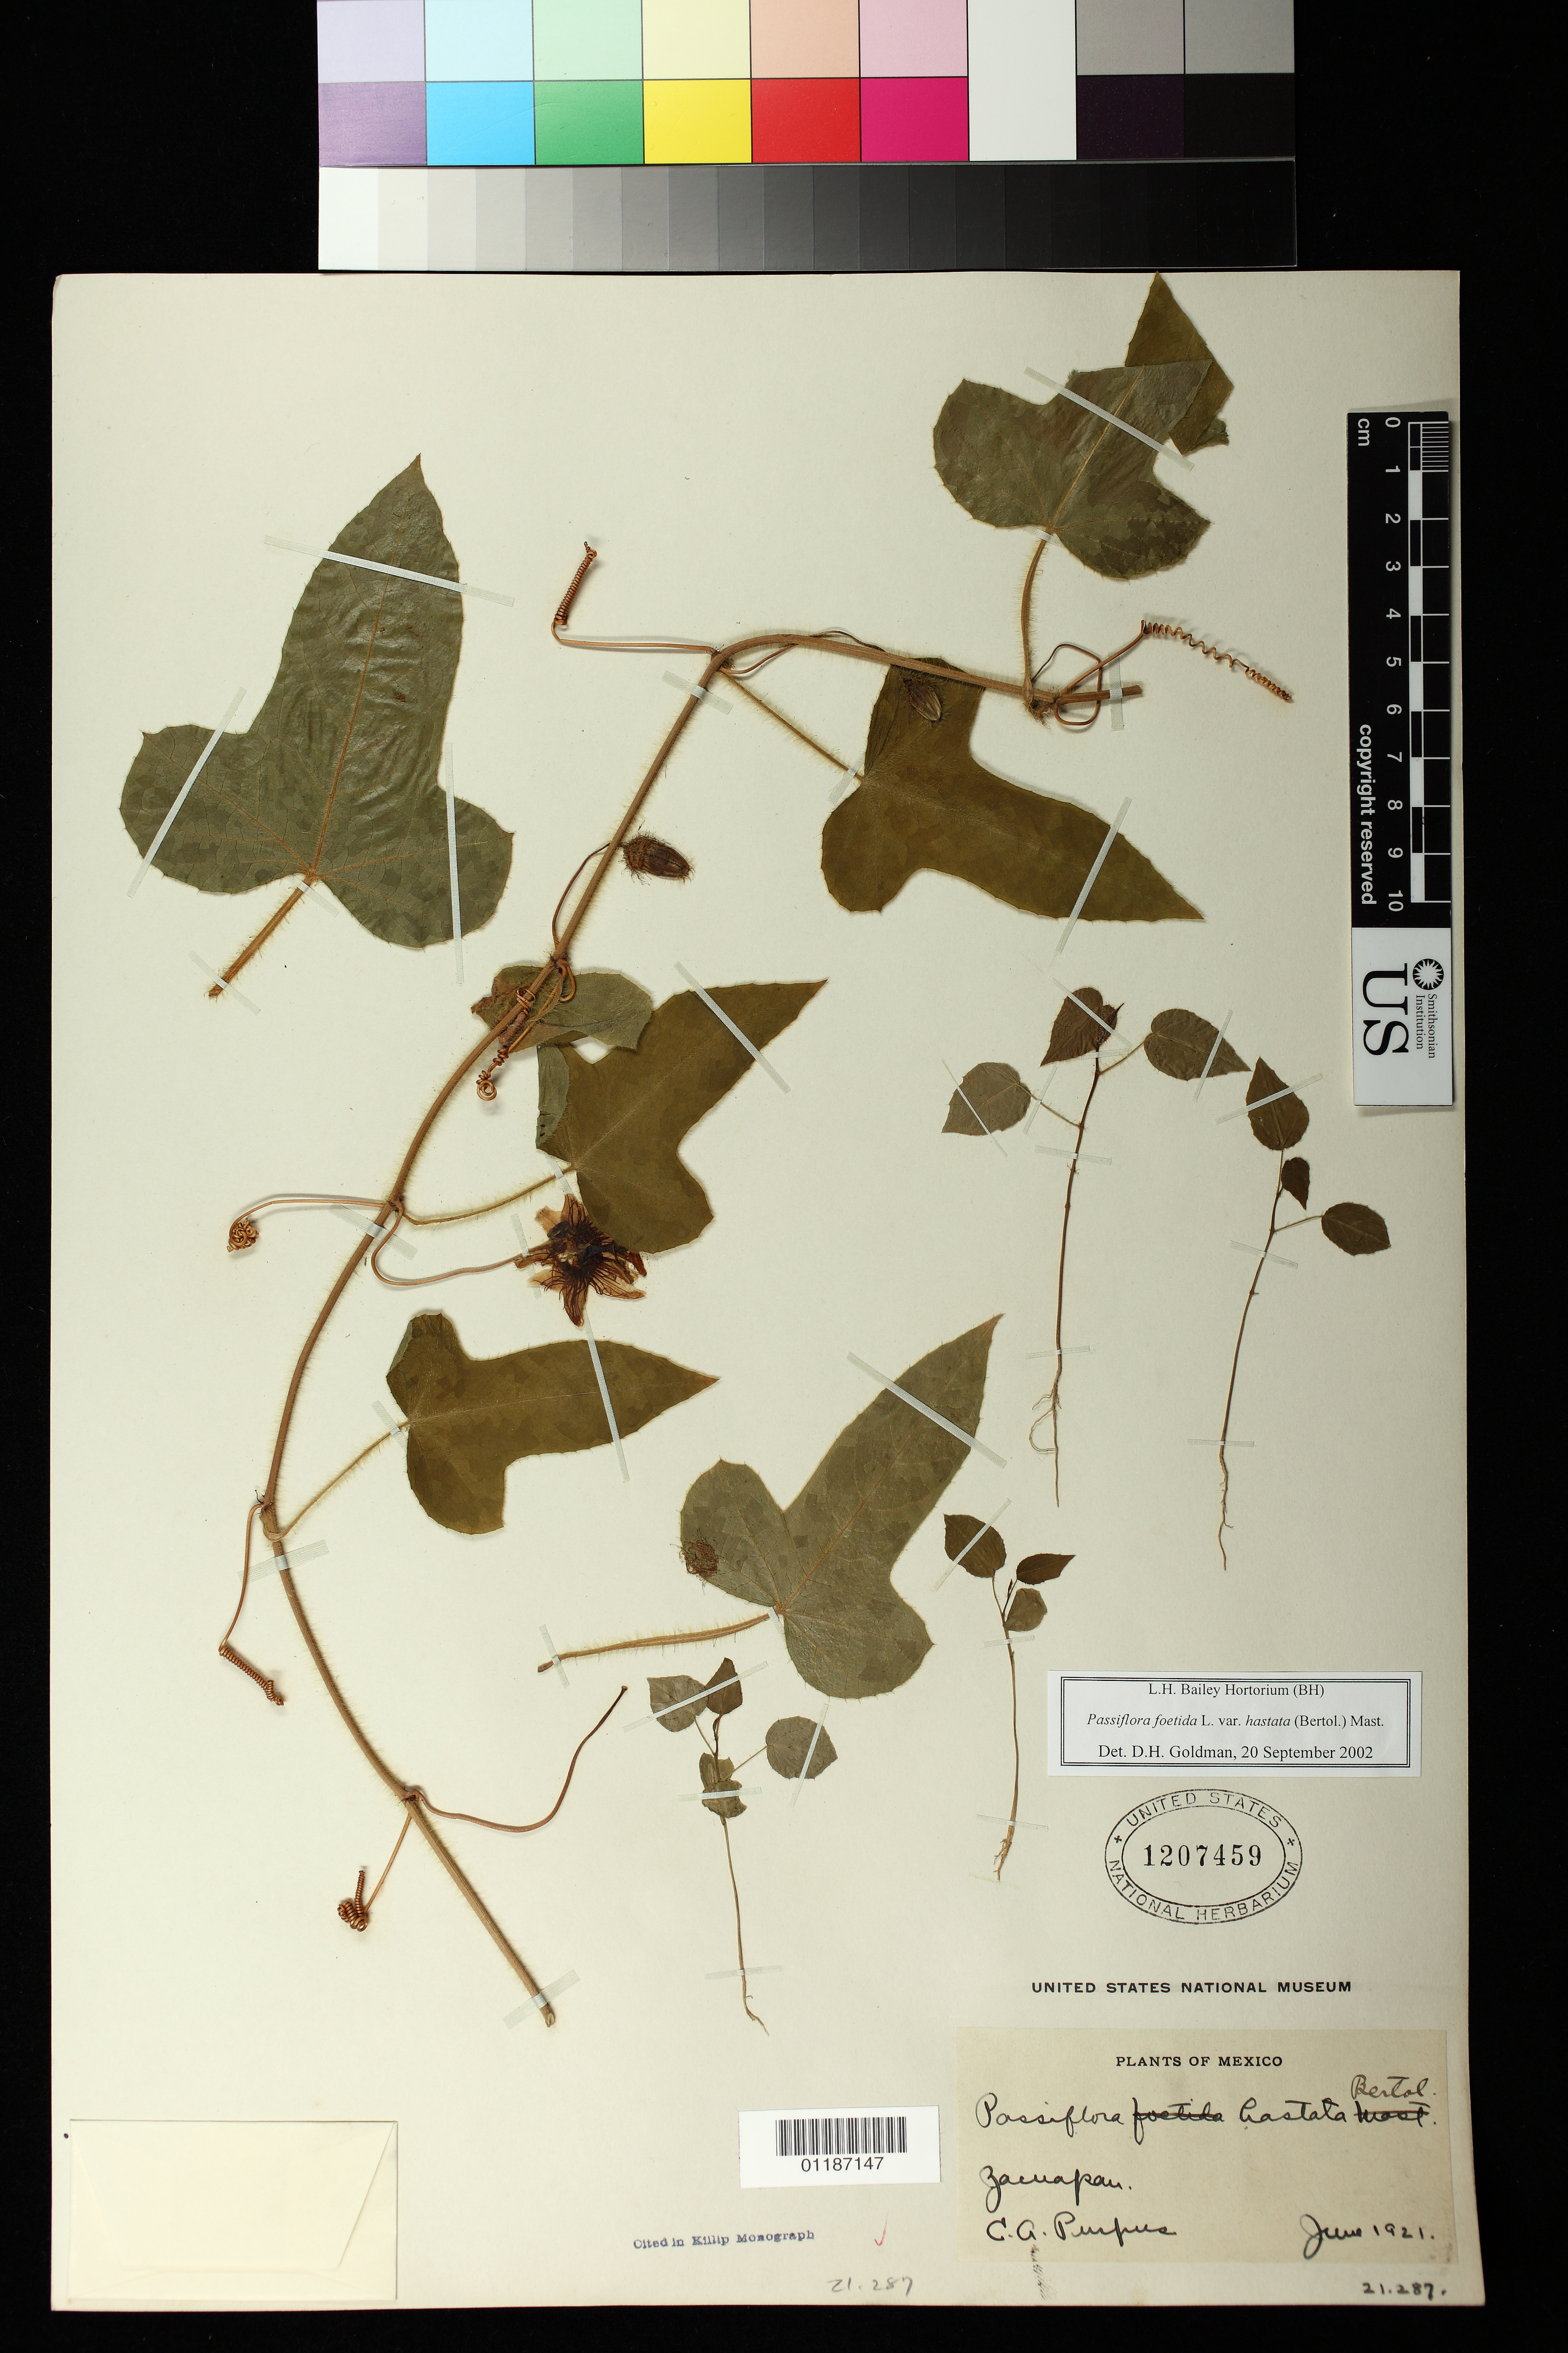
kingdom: Plantae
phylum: Tracheophyta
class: Magnoliopsida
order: Malpighiales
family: Passifloraceae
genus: Passiflora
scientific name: Passiflora foetida var. lanuginosa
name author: Killip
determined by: Svoboda, Harlan T., (NA), US Department of Agriculture (UNITED STATES)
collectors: C. A. Purpus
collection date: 1921-06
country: Mexico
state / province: México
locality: Zacuapan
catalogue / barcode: US 1207459